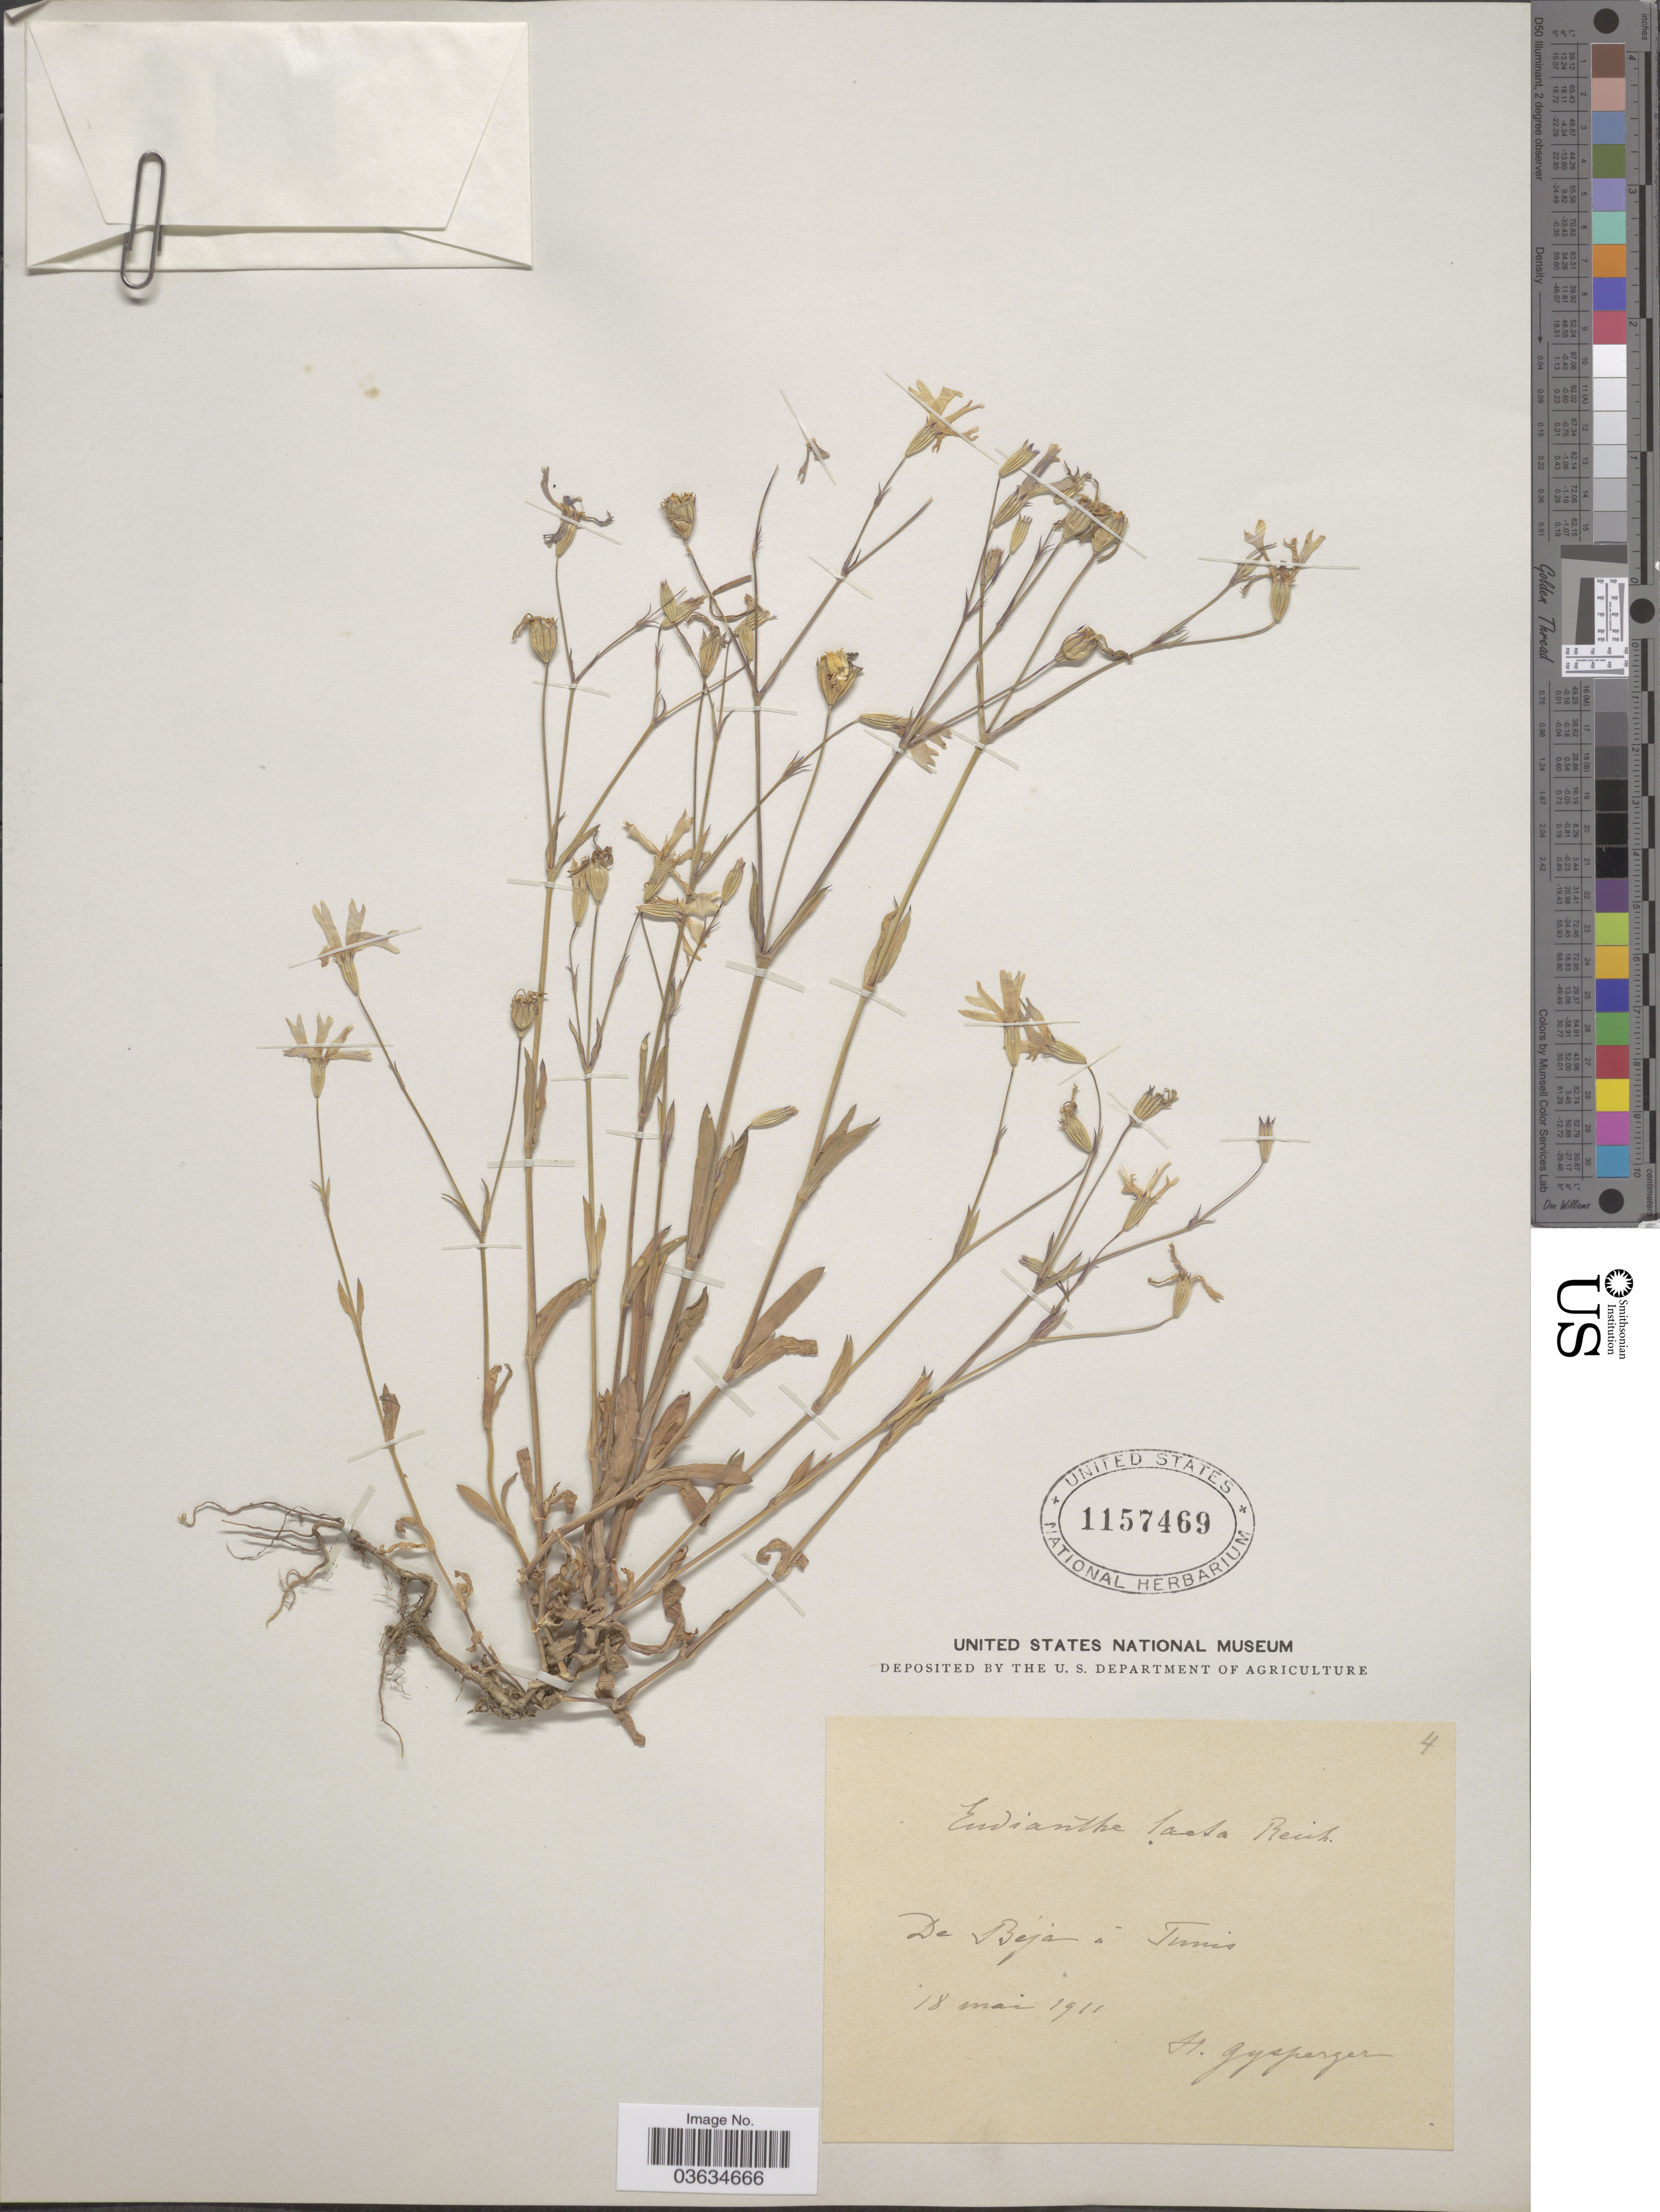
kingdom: Plantae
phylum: Tracheophyta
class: Magnoliopsida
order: Caryophyllales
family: Caryophyllaceae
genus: Eudianthe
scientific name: Eudianthe laeta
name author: (Aiton) Rchb. ex Willk.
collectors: H. Gysperger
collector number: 4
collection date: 1911-05-18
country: Tunisia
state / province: Béja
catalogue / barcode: US 1157469